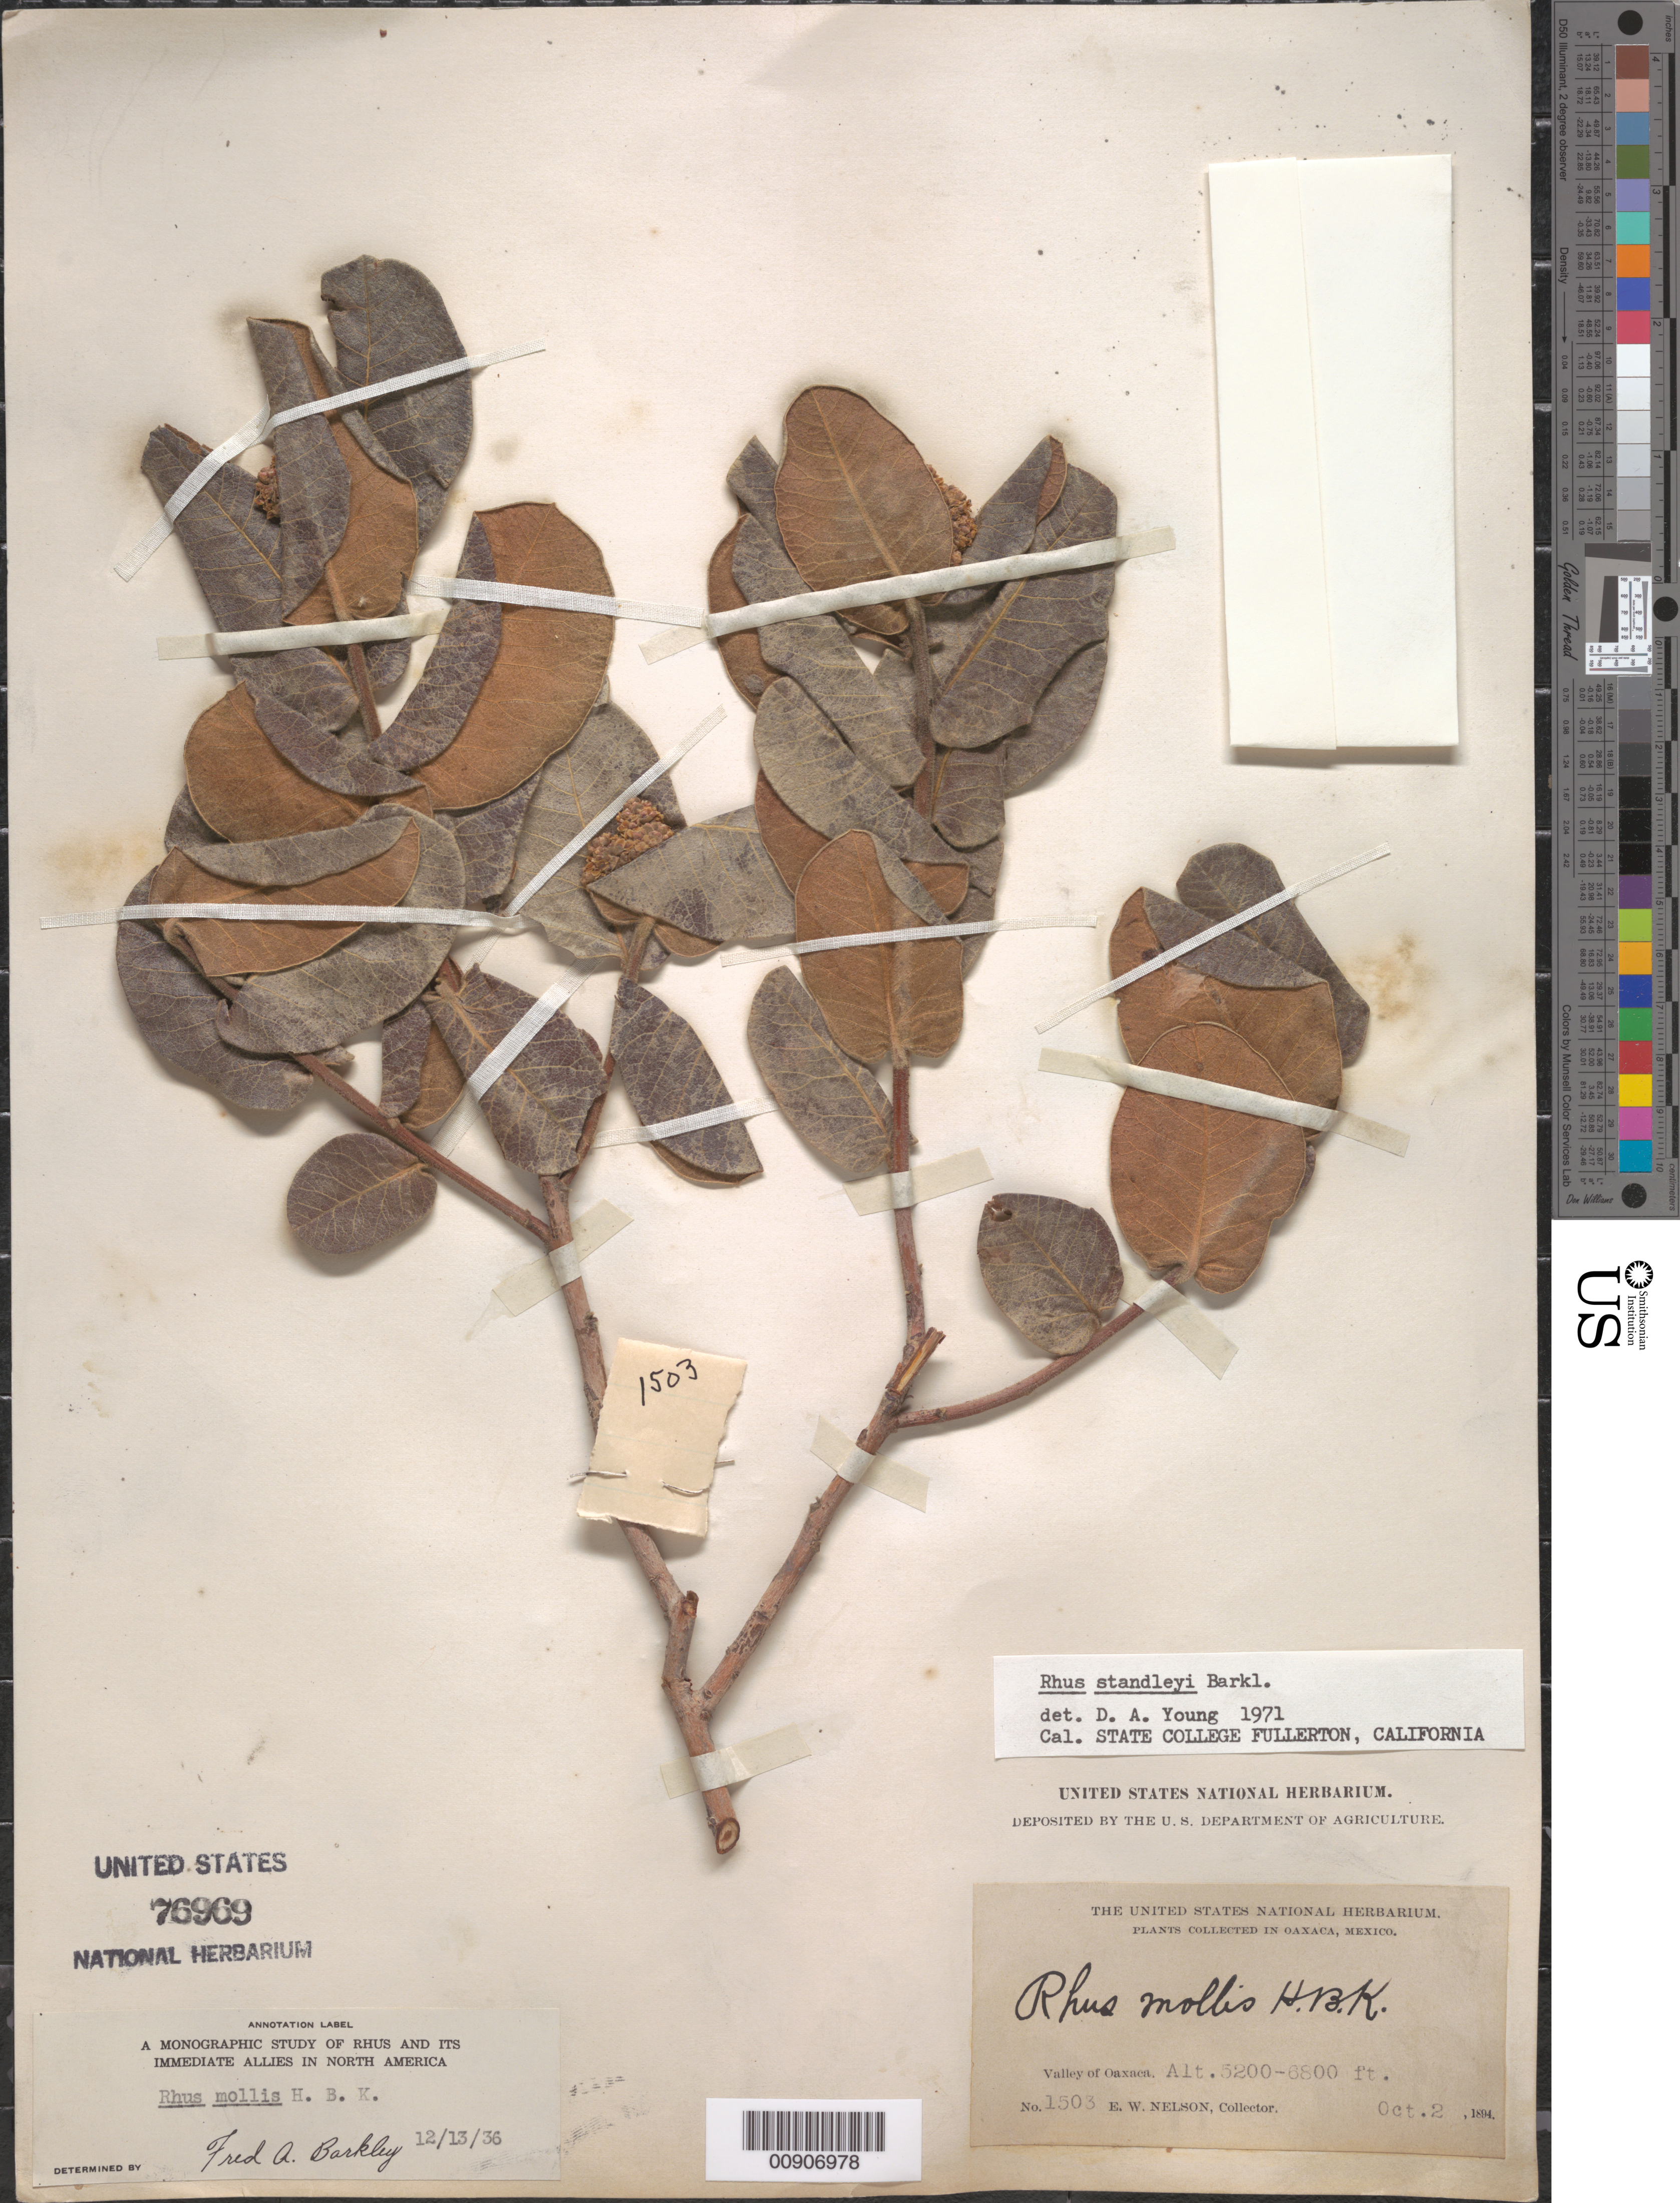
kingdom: Plantae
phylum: Tracheophyta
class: Magnoliopsida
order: Sapindales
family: Anacardiaceae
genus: Rhus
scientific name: Rhus standleyi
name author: F.A. Barkley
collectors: E. W. Nelson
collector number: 1503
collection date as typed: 02 Oct 1894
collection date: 1894-10-02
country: Mexico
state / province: Oaxaca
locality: Valley of Oaxaca.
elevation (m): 1585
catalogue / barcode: US 76969